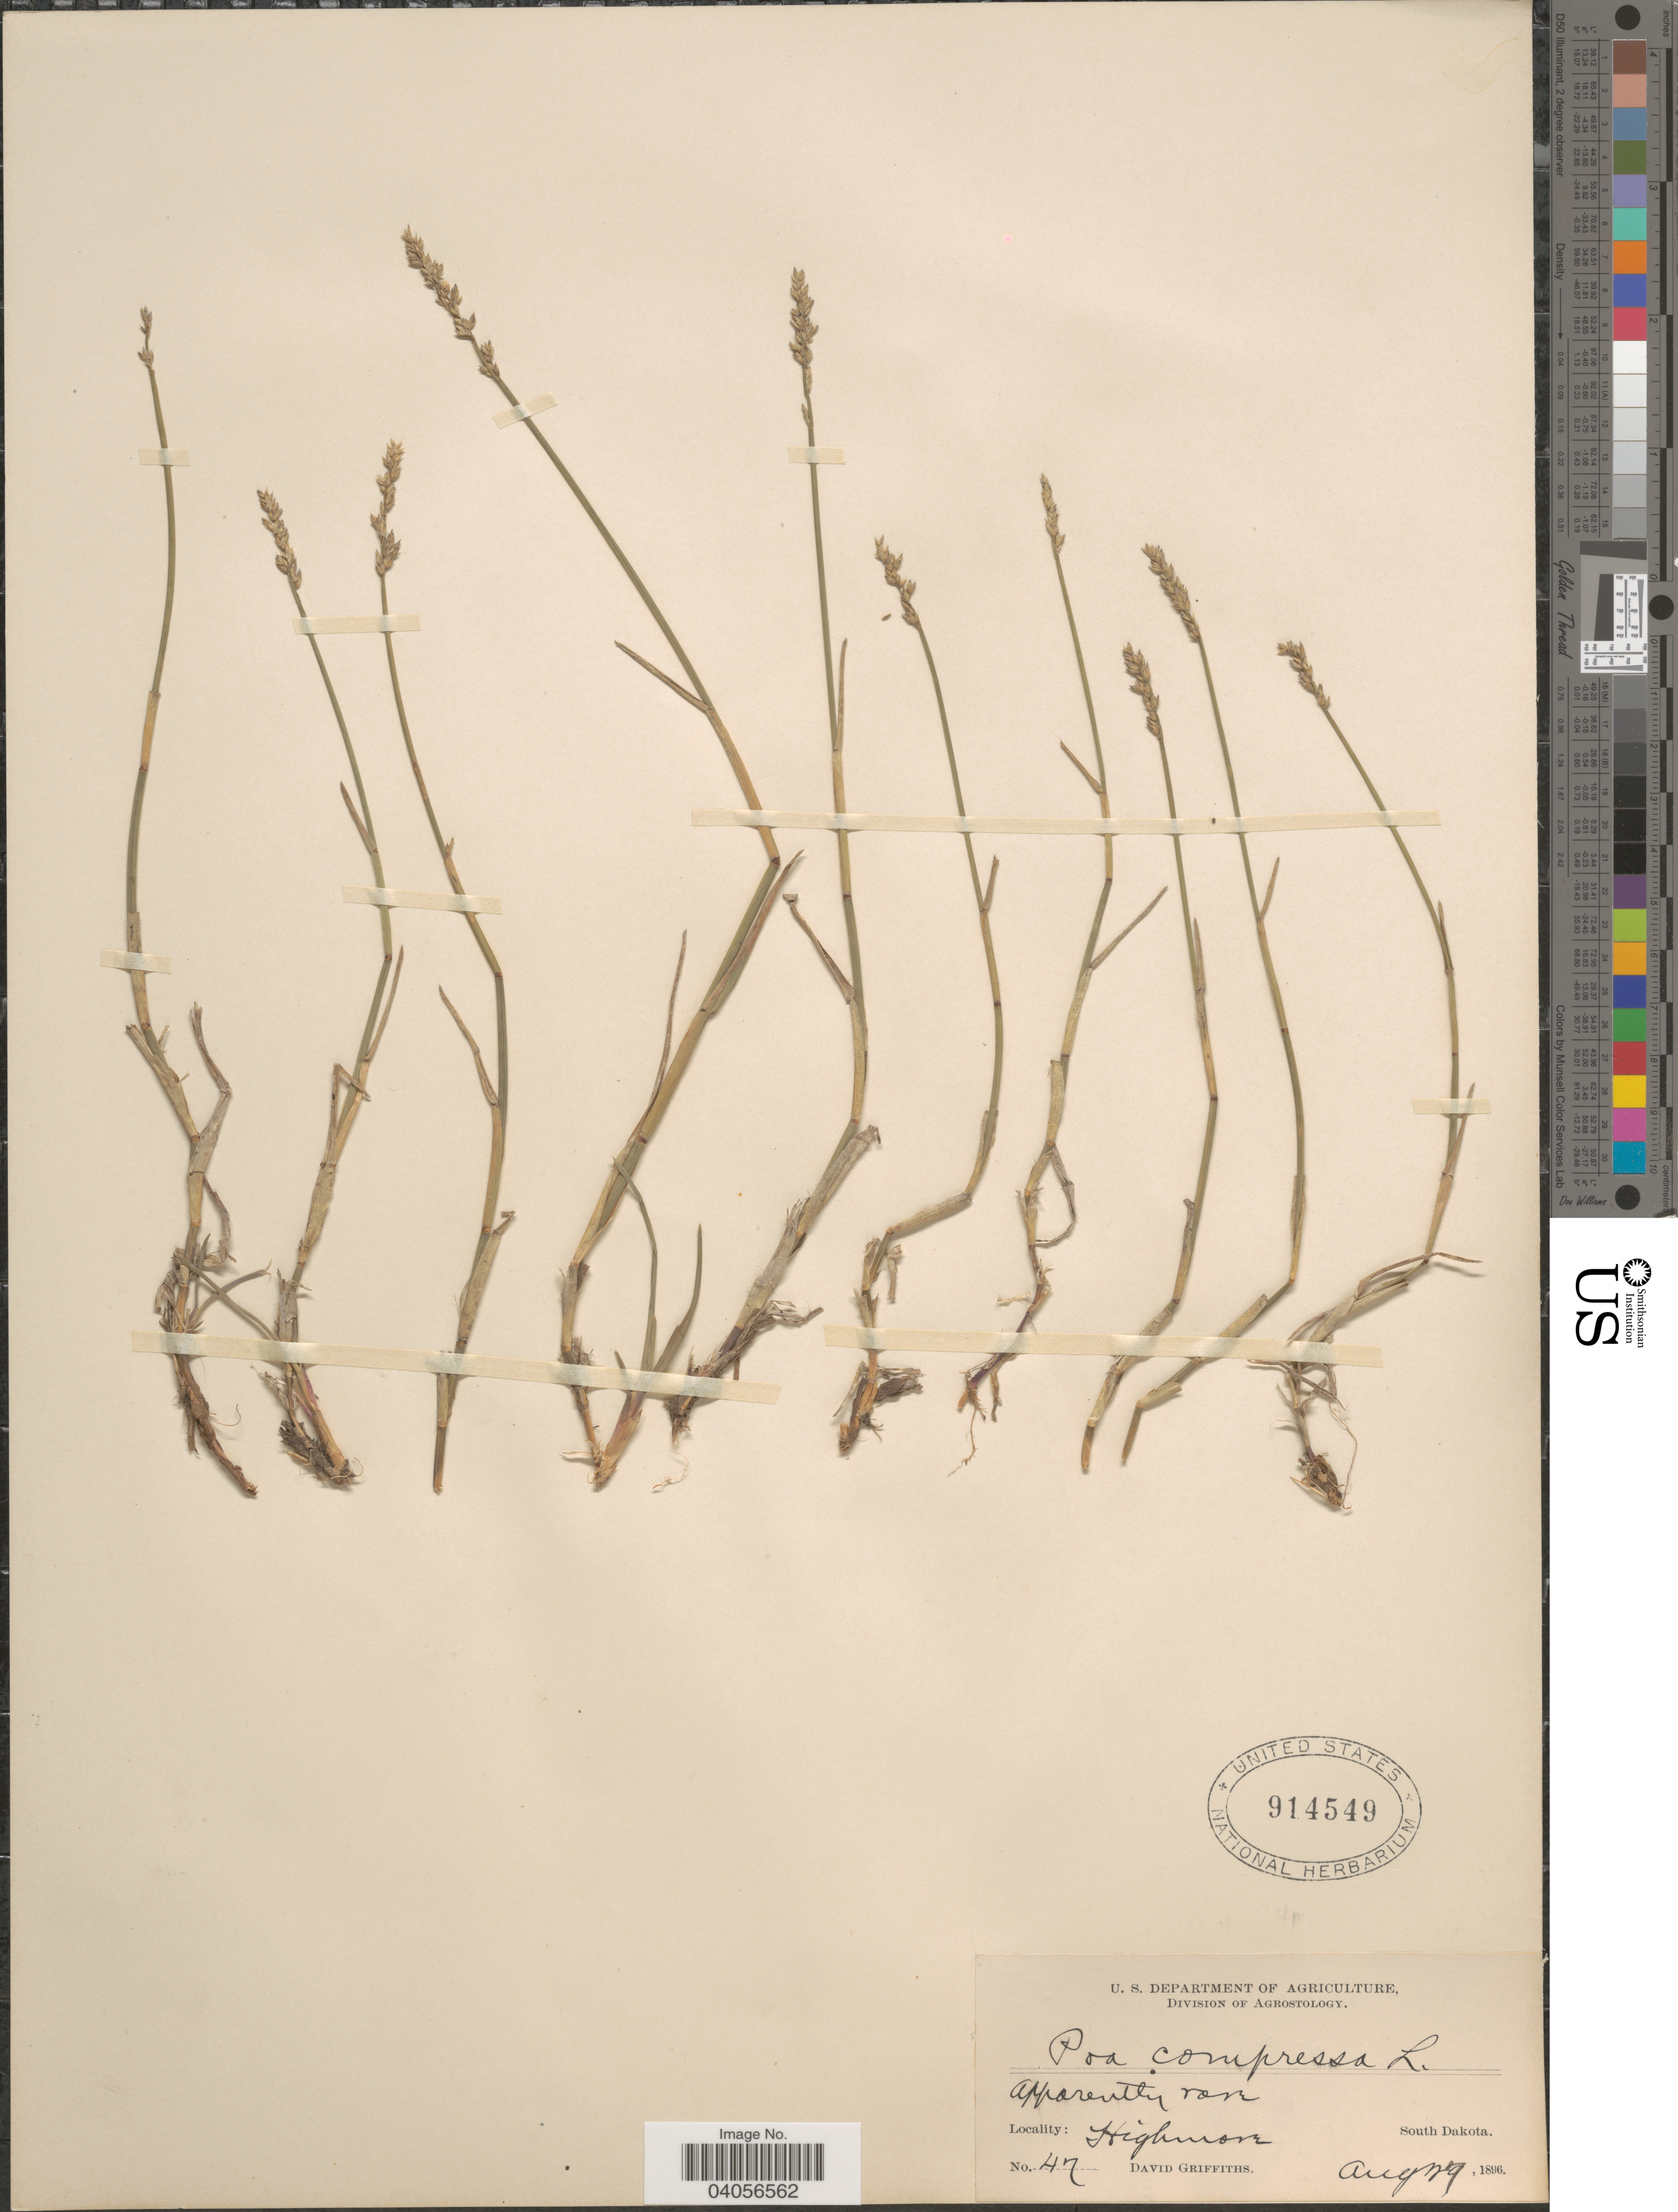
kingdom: Plantae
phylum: Tracheophyta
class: Liliopsida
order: Poales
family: Poaceae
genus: Poa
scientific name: Poa compressa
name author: L.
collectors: D. Griffiths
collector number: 47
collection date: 1896-08-29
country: United States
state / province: South Dakota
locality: Highmore.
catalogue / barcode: US 914549